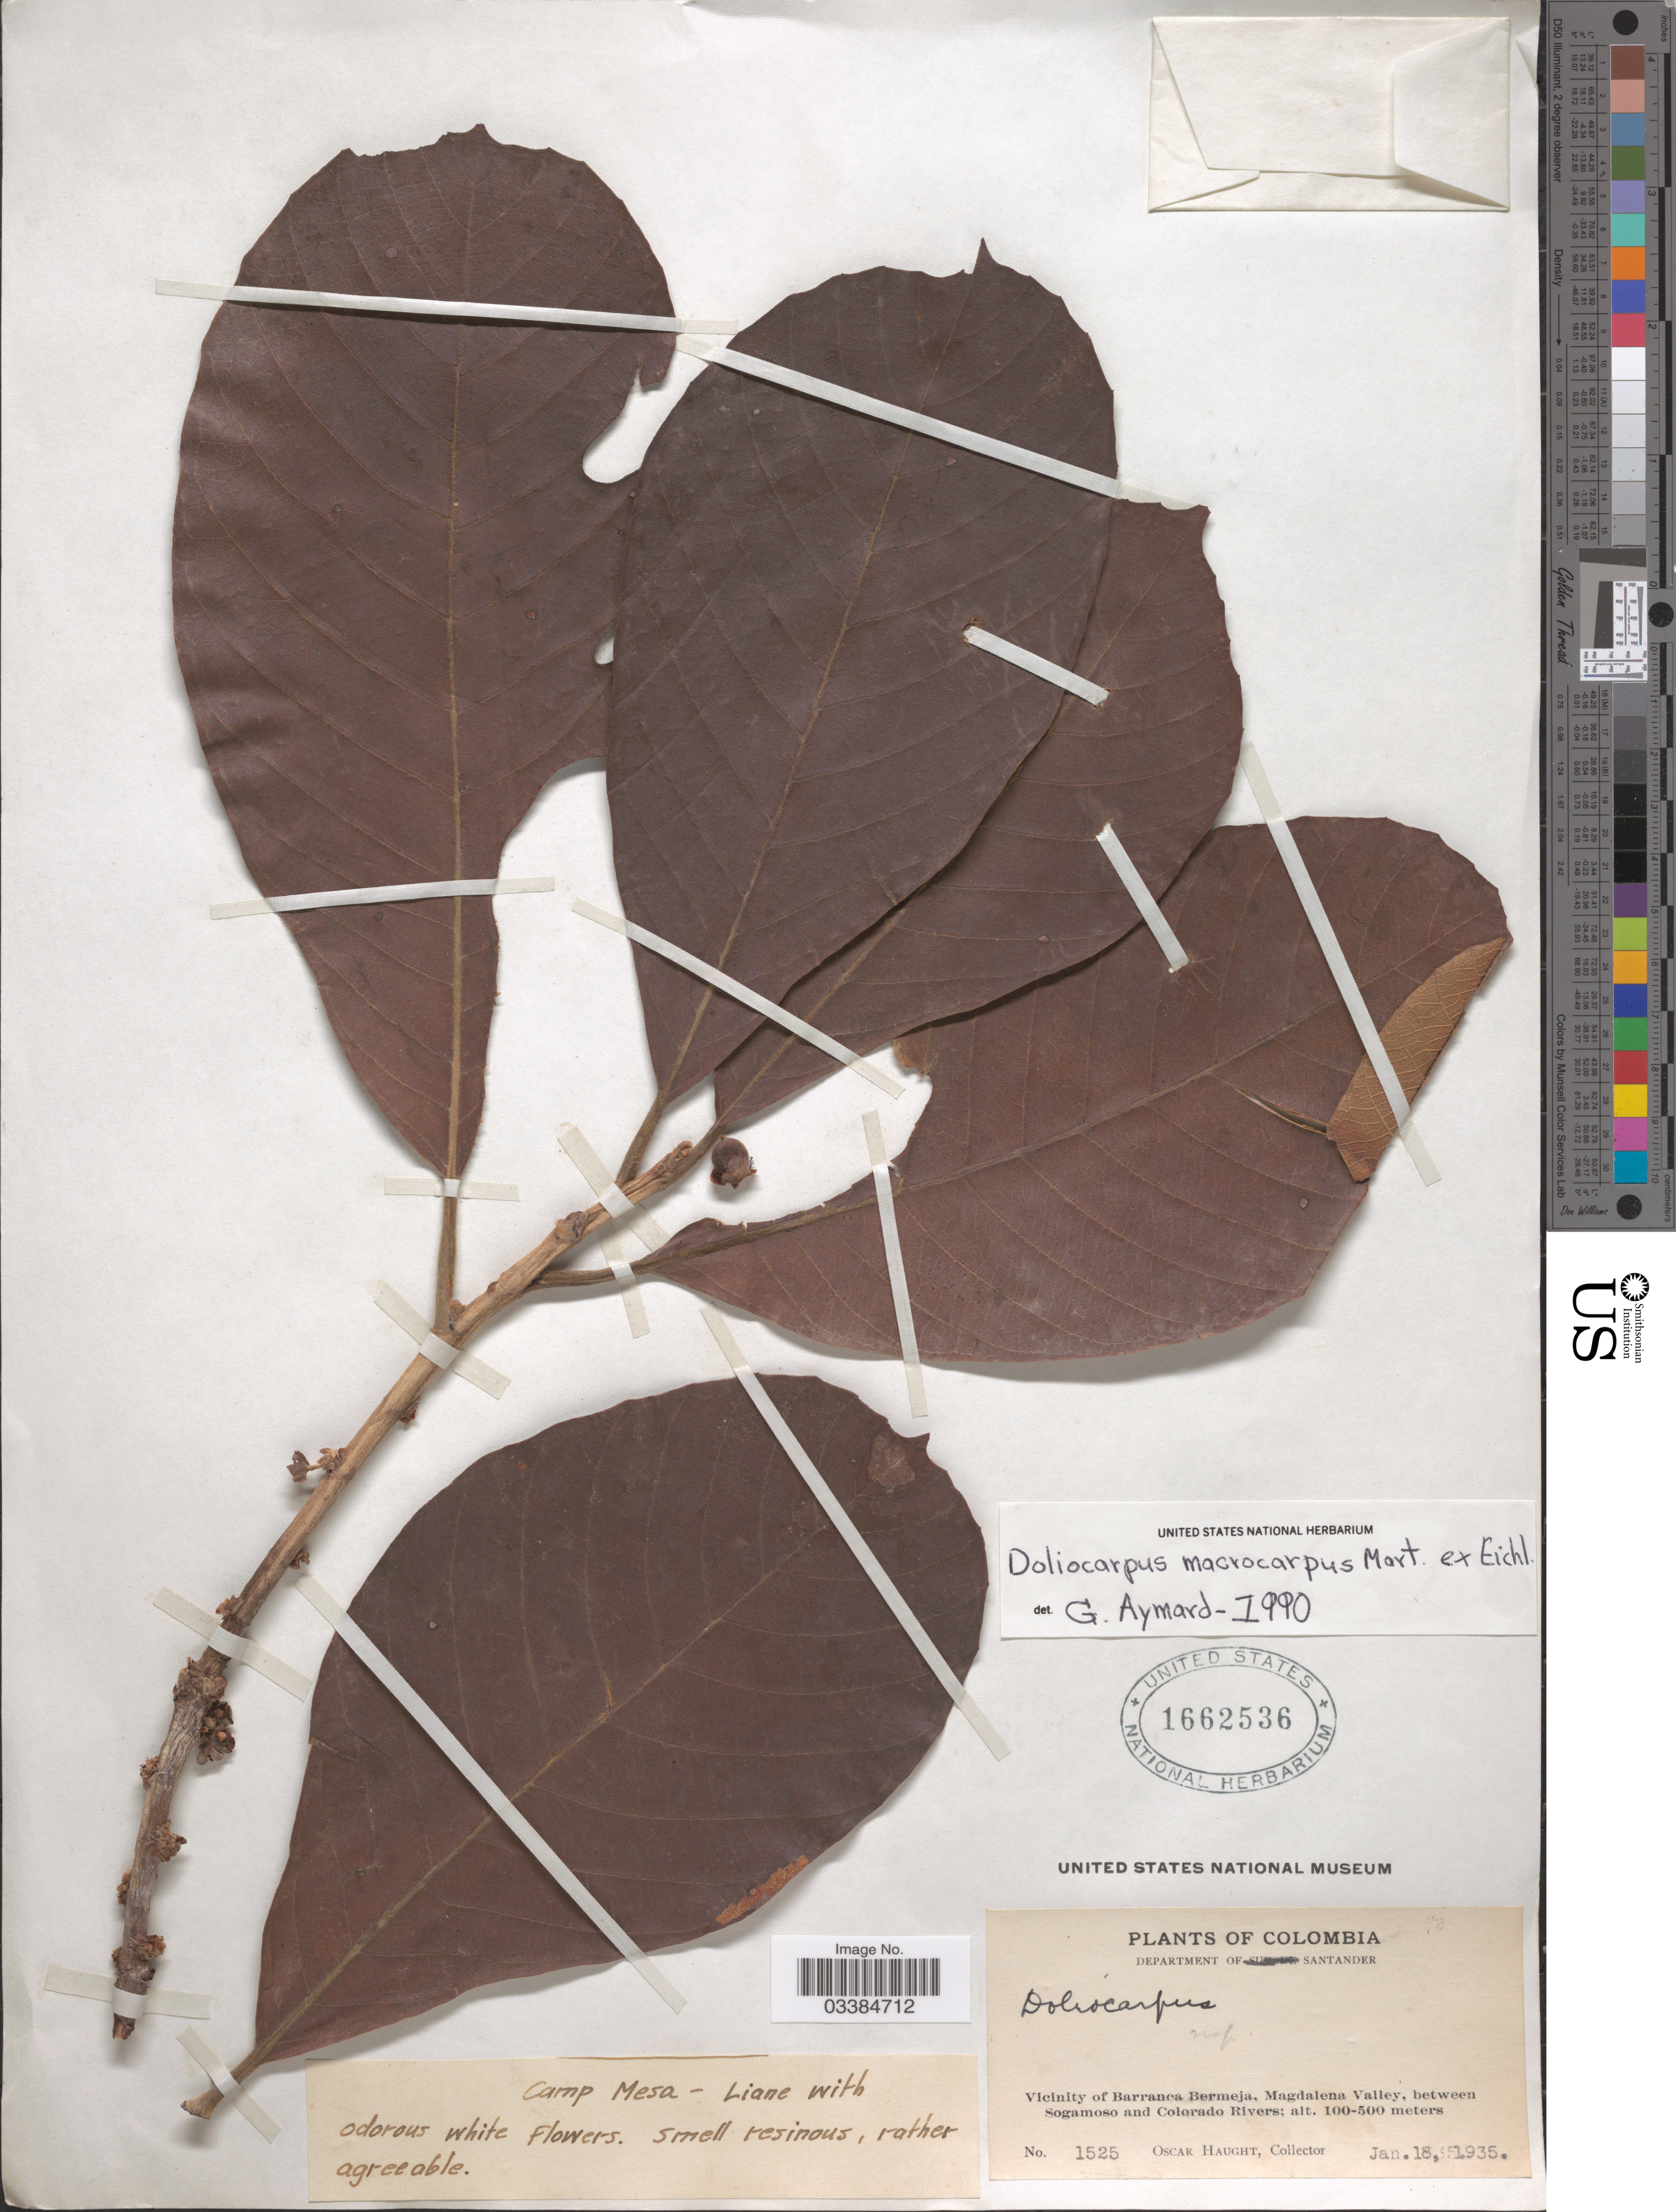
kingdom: Plantae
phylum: Tracheophyta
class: Magnoliopsida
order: Dilleniales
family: Dilleniaceae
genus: Doliocarpus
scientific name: Doliocarpus macrocarpus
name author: Mart. ex Eichler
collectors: O. Haught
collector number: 1525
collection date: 1935-01-18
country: Colombia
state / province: Santander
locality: Department of Santander. Vicinity of Barranca Bermeja, Magdalena Valley, between Sogamoso and Colorado Rivers. Camp Mesa.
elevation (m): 100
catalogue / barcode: US 1662536